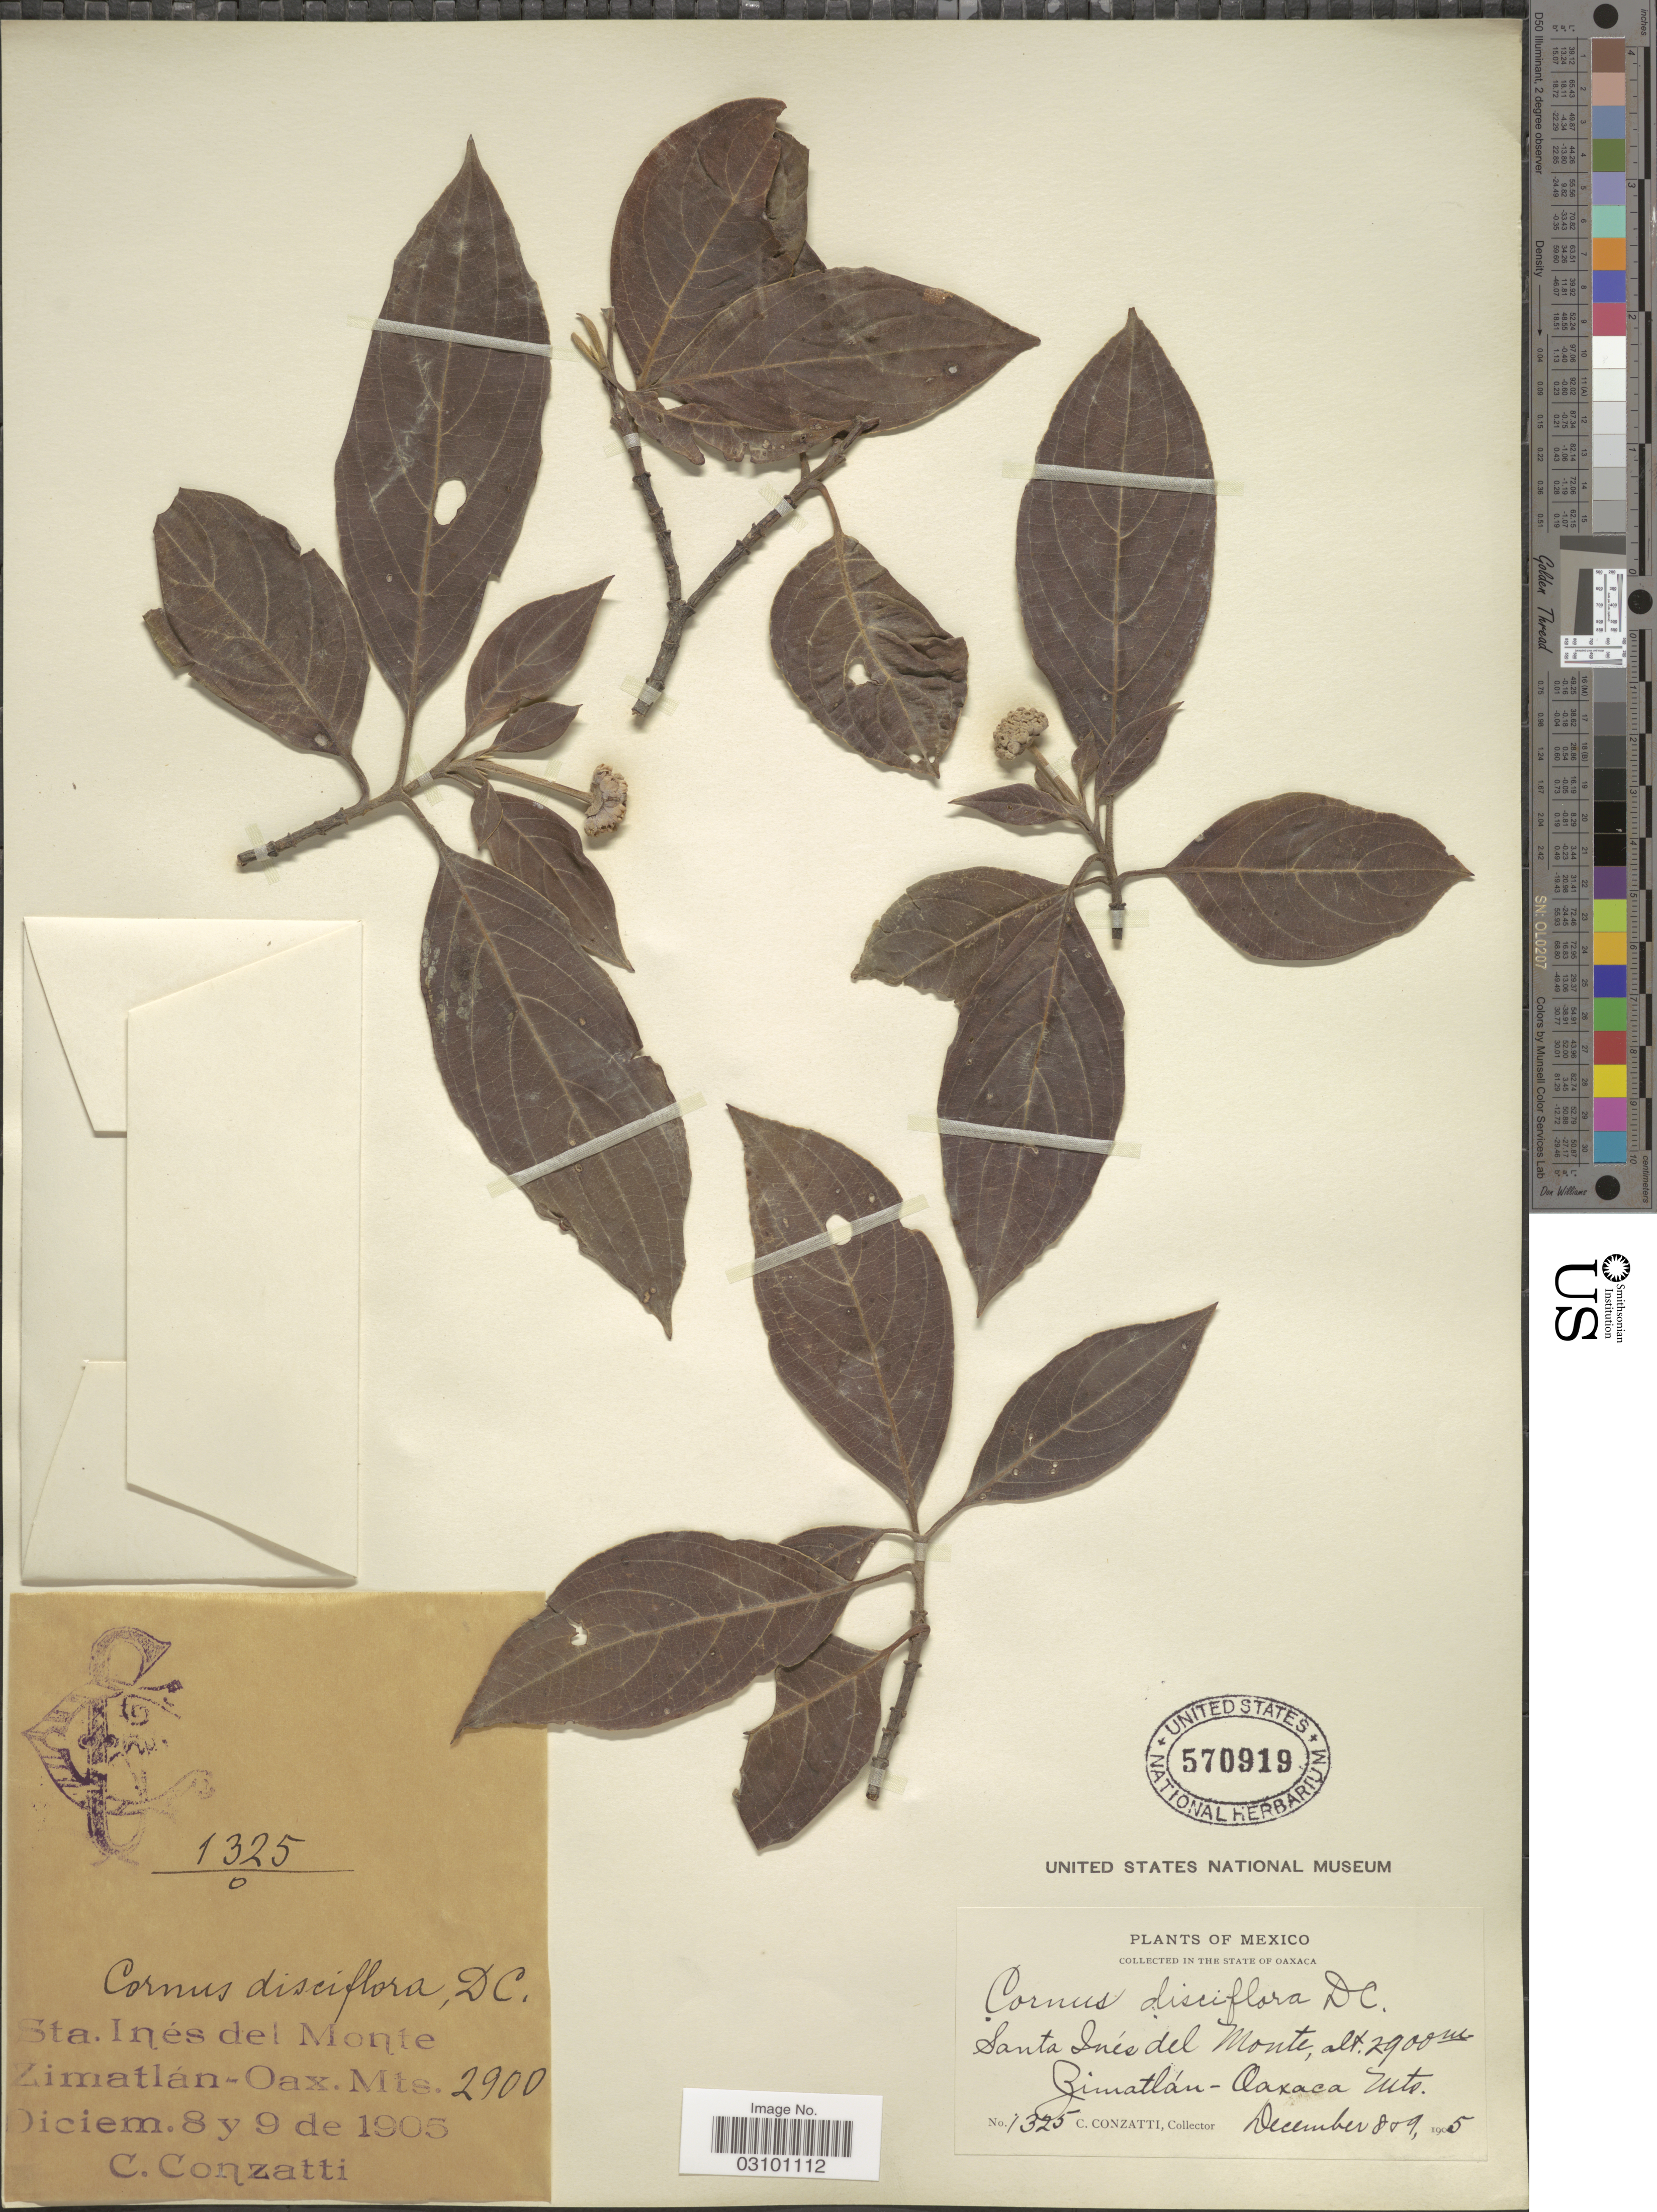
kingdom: Plantae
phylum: Tracheophyta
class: Magnoliopsida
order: Cornales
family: Cornaceae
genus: Cornus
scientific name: Cornus disciflora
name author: Moc. & Sessé ex DC.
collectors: C. Conzatti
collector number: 1325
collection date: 1905-12-08/1905-12-09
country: Mexico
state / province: Oaxaca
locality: Santa Inés del Monte, Zimatlán-Oaxaca Mts.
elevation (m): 2900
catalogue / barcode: US 570919